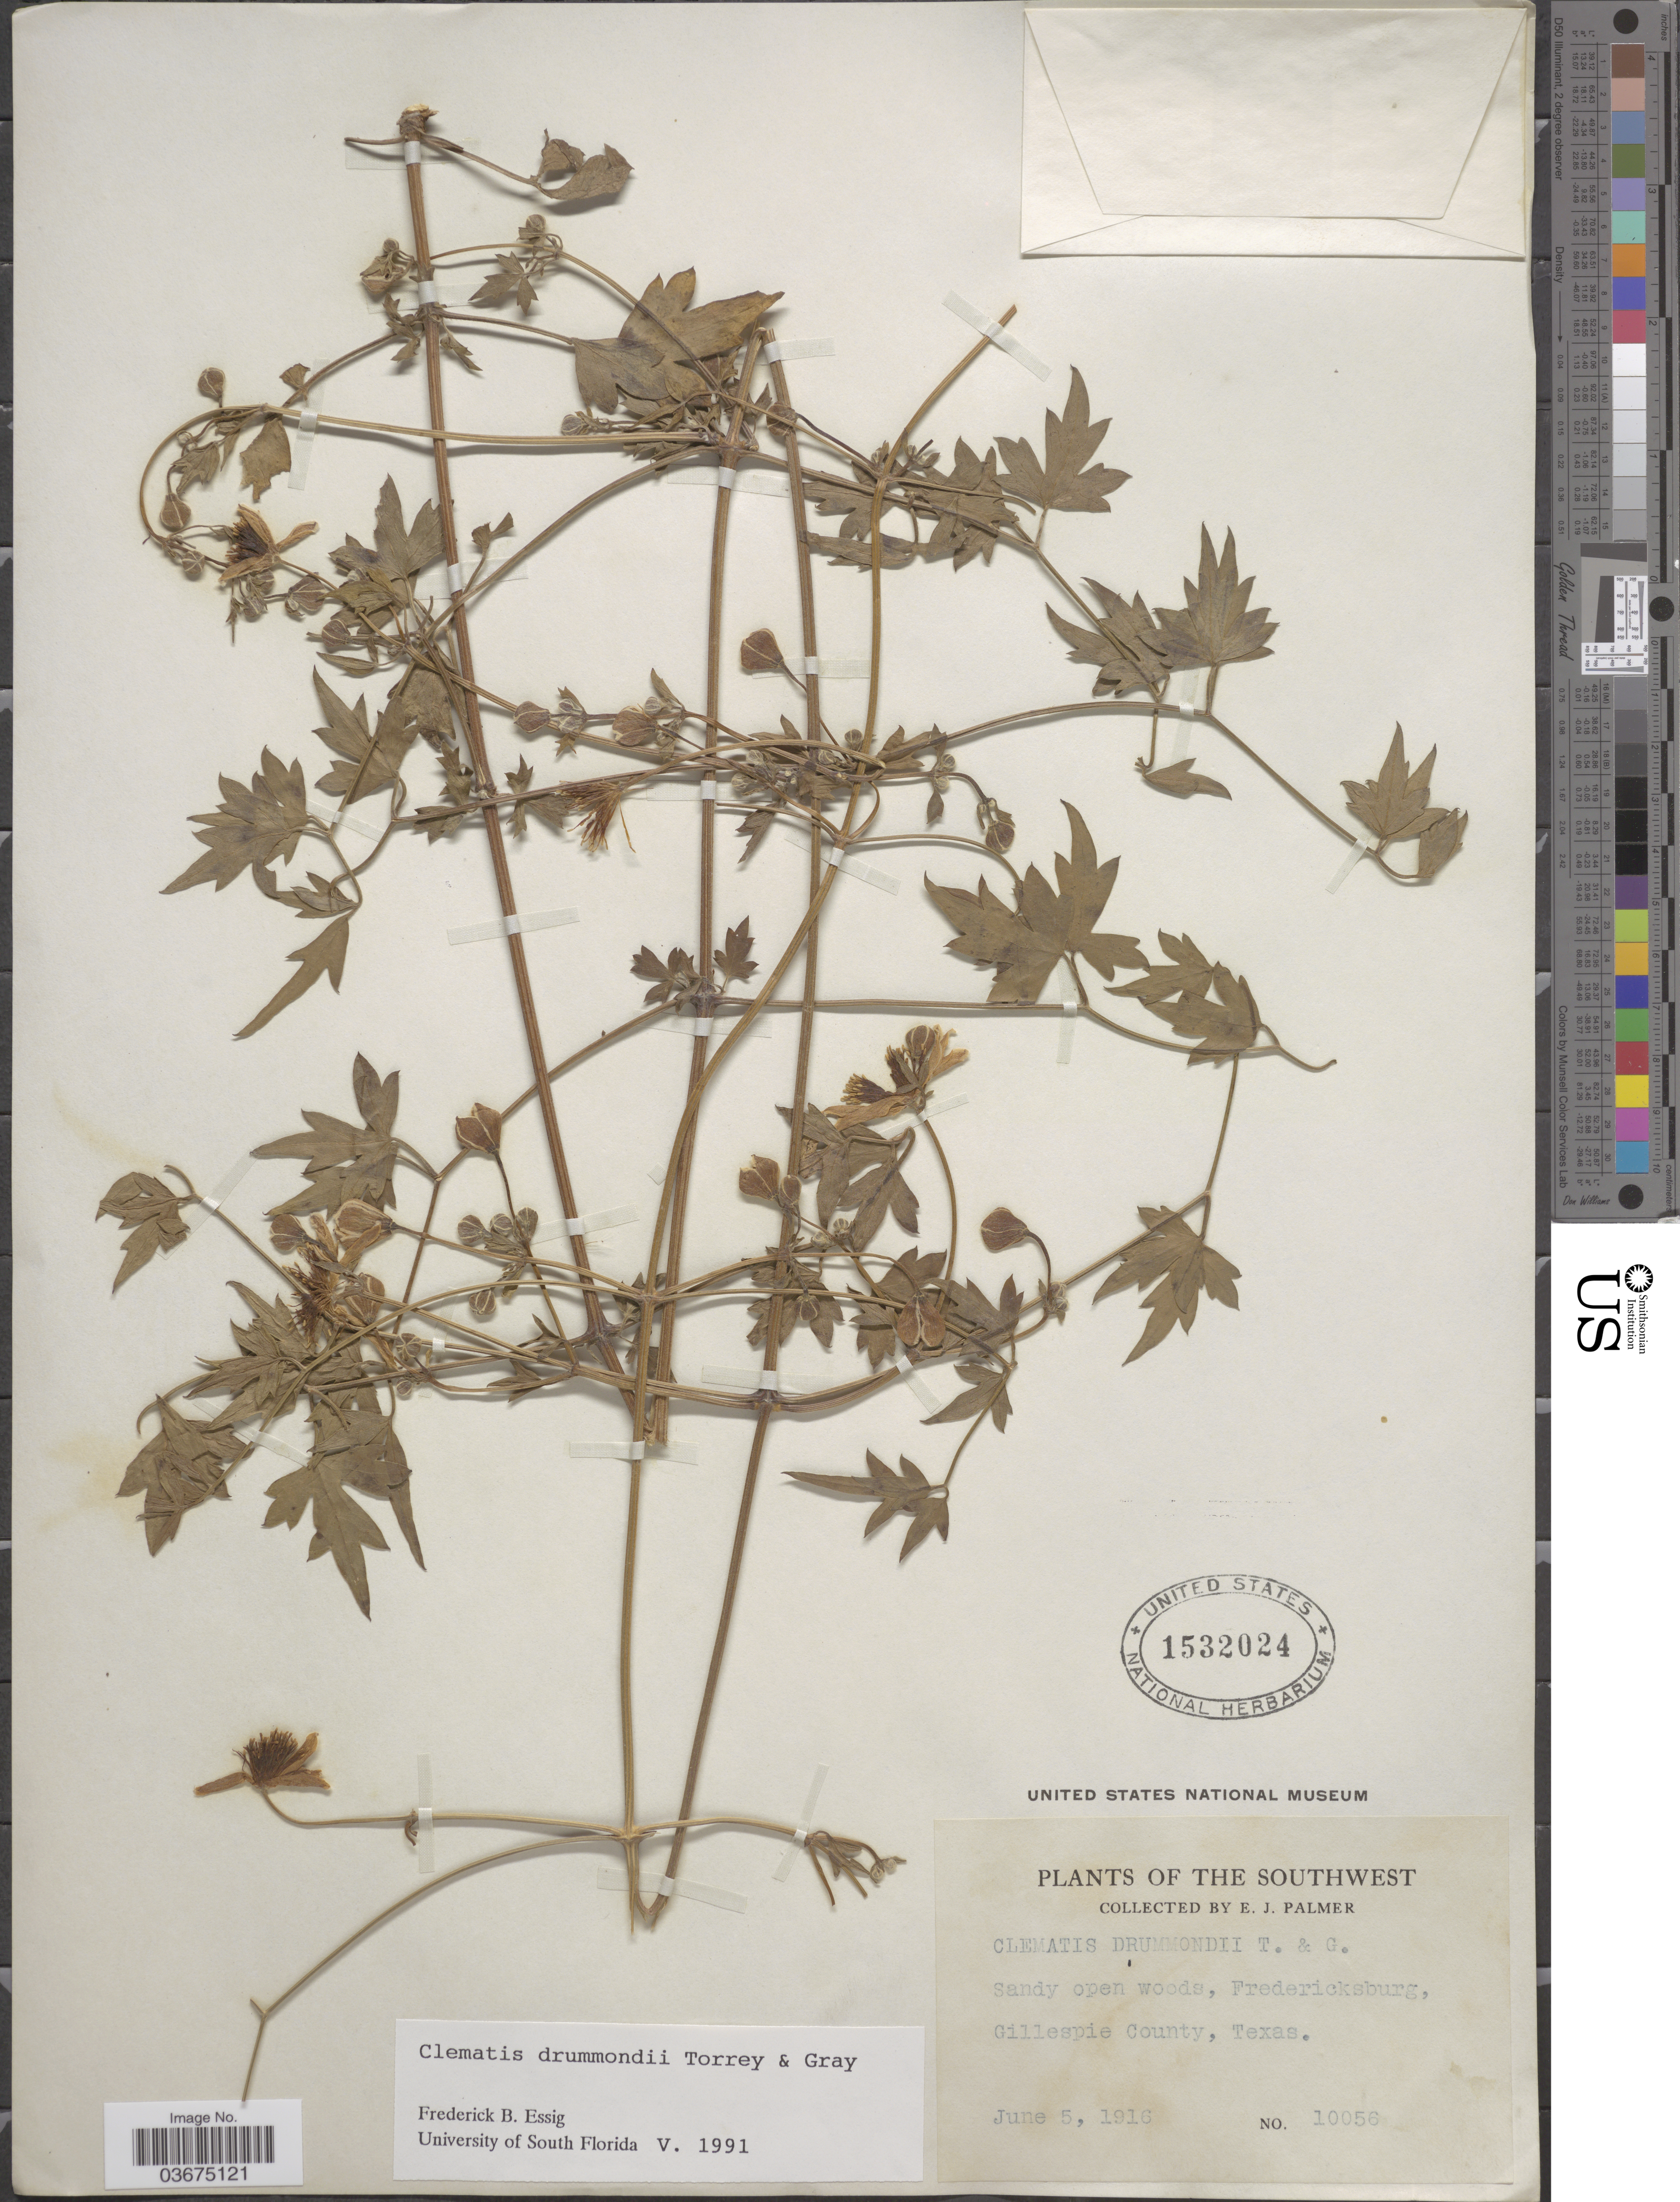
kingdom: Plantae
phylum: Tracheophyta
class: Magnoliopsida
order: Ranunculales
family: Ranunculaceae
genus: Clematis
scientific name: Clematis drummondii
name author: Torr. & A. Gray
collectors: E. J. Palmer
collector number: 10056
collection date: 1916-06-05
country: United States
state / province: Texas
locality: The Southwest, Fredericksburg, Gillespie County.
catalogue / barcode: US 1532024